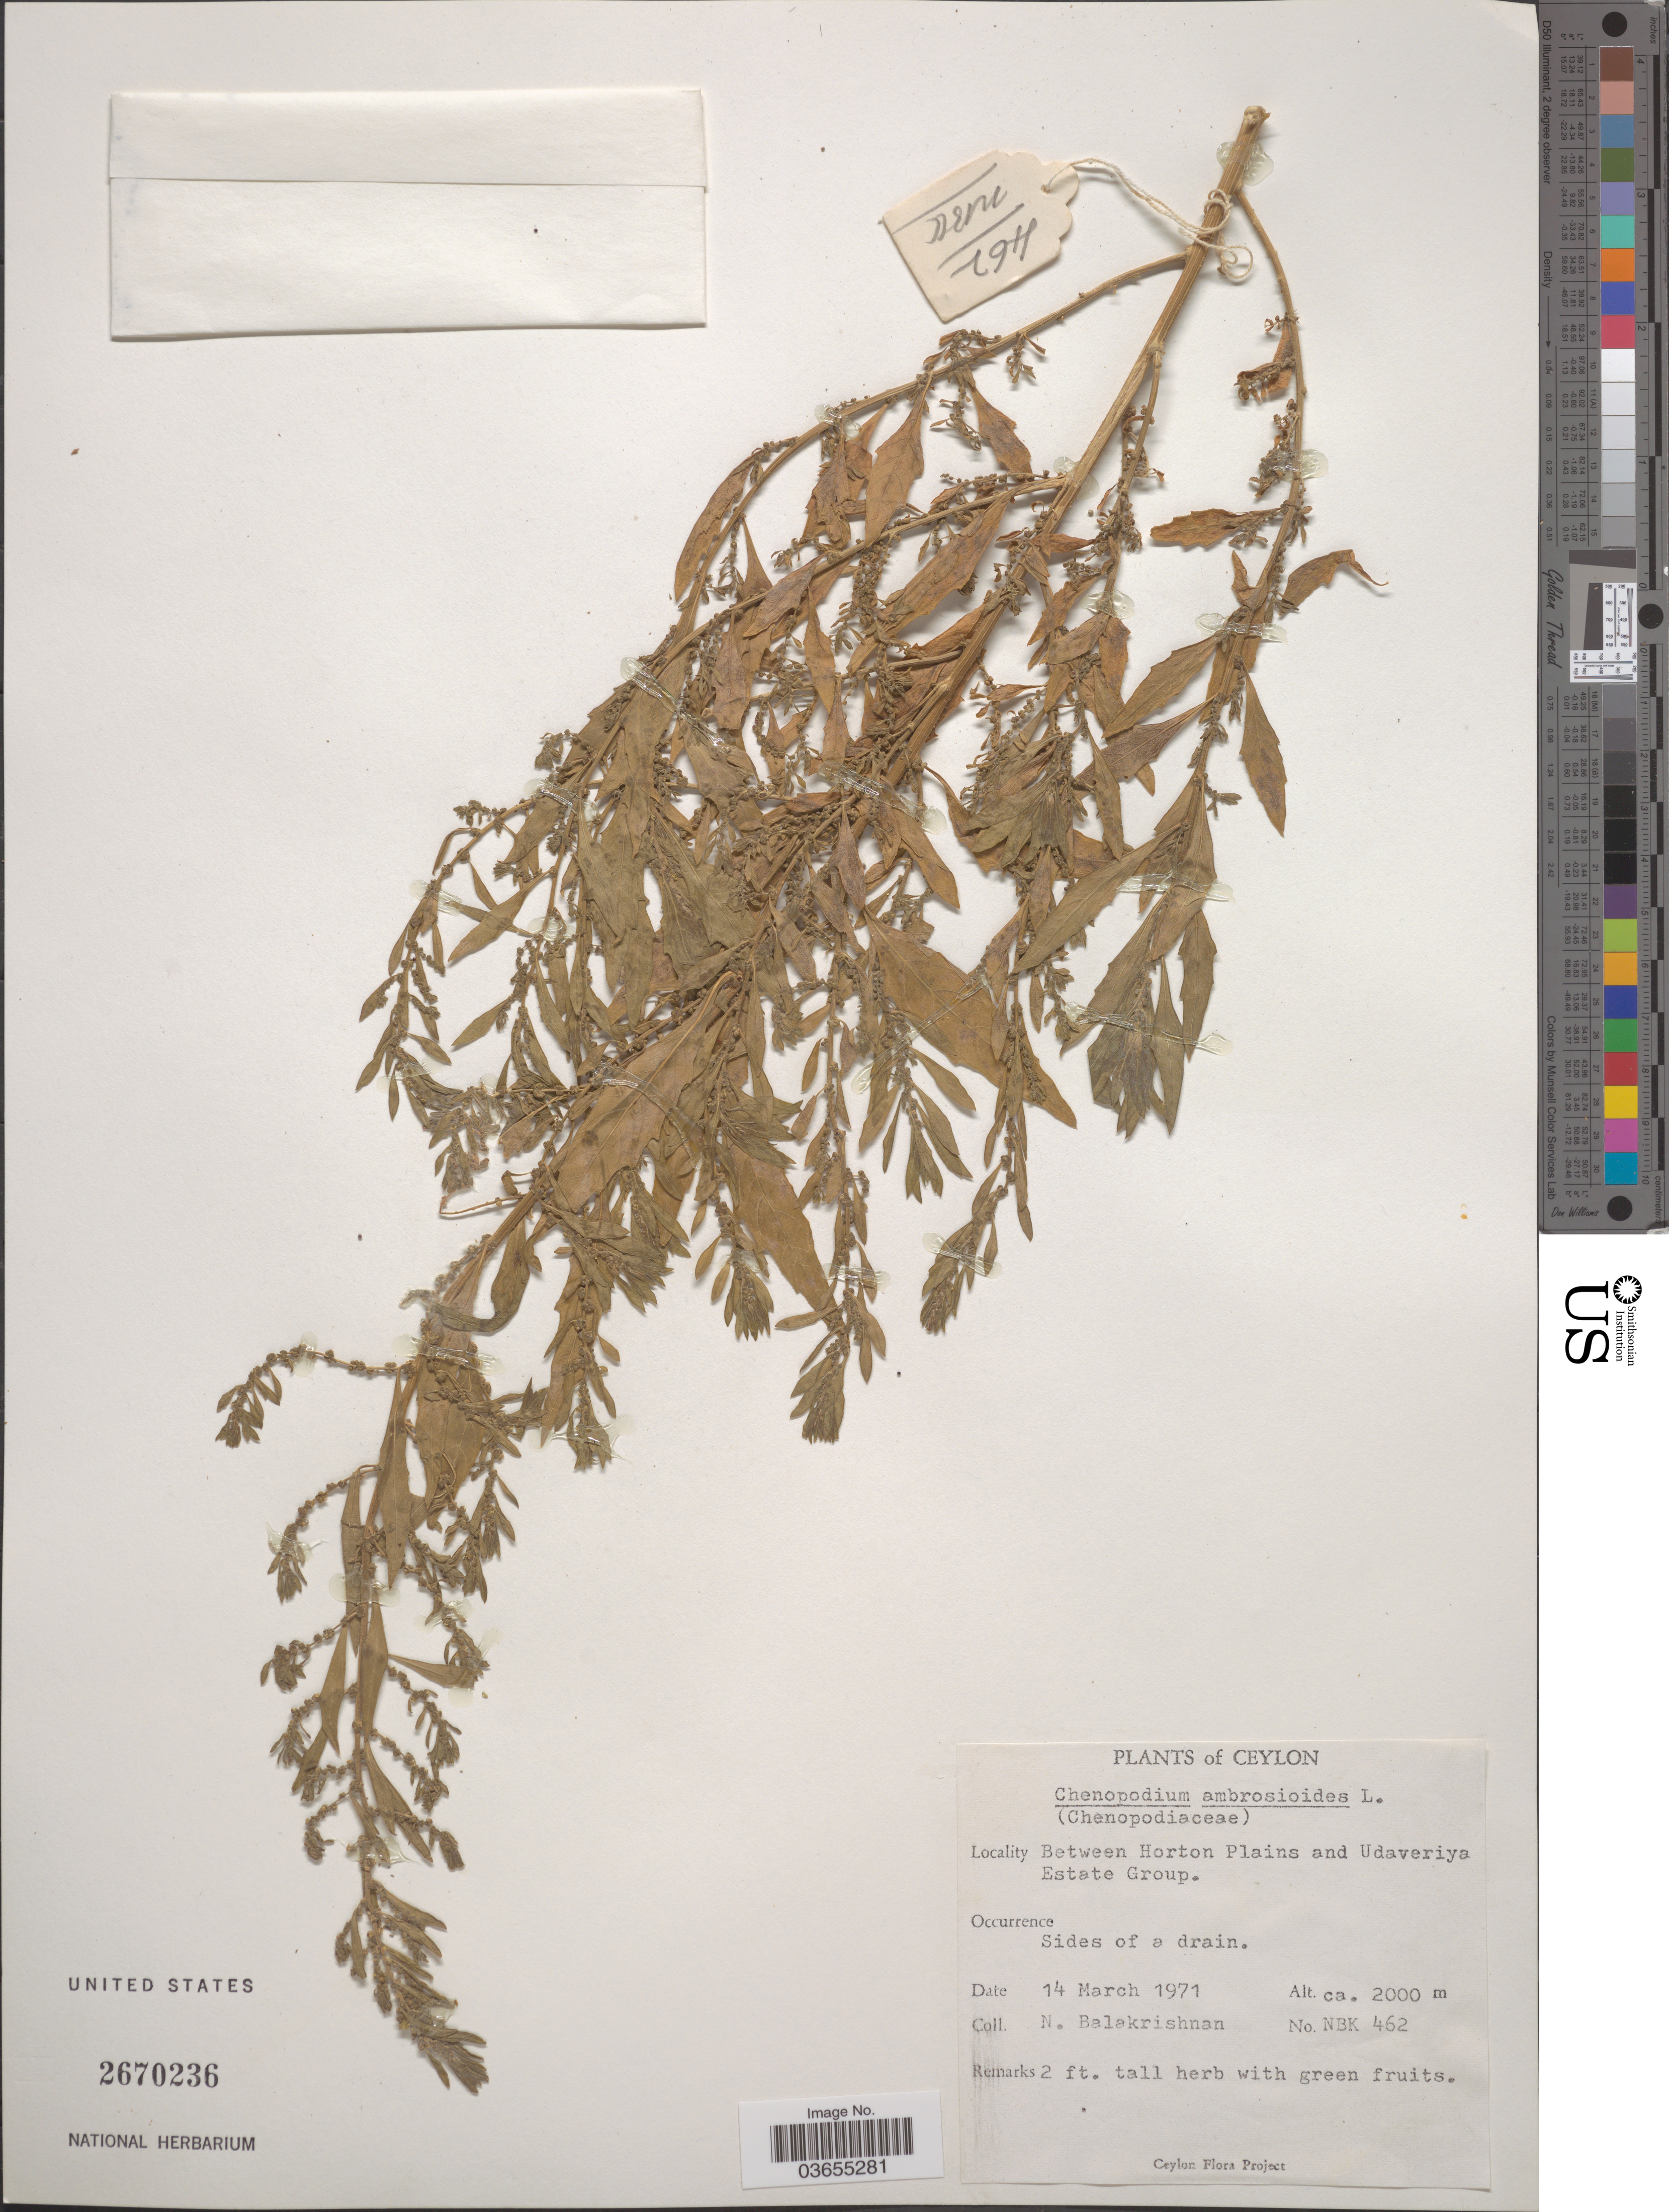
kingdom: Plantae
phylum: Tracheophyta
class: Magnoliopsida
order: Caryophyllales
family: Amaranthaceae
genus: Chenopodium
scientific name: Chenopodium ambrosioides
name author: L.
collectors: N. Balakrishnan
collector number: NBK462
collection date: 1971-03-14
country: Sri Lanka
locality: Ceylon. Between Horton Plains and Udaveriya Estate Group.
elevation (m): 2000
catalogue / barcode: US 2670236